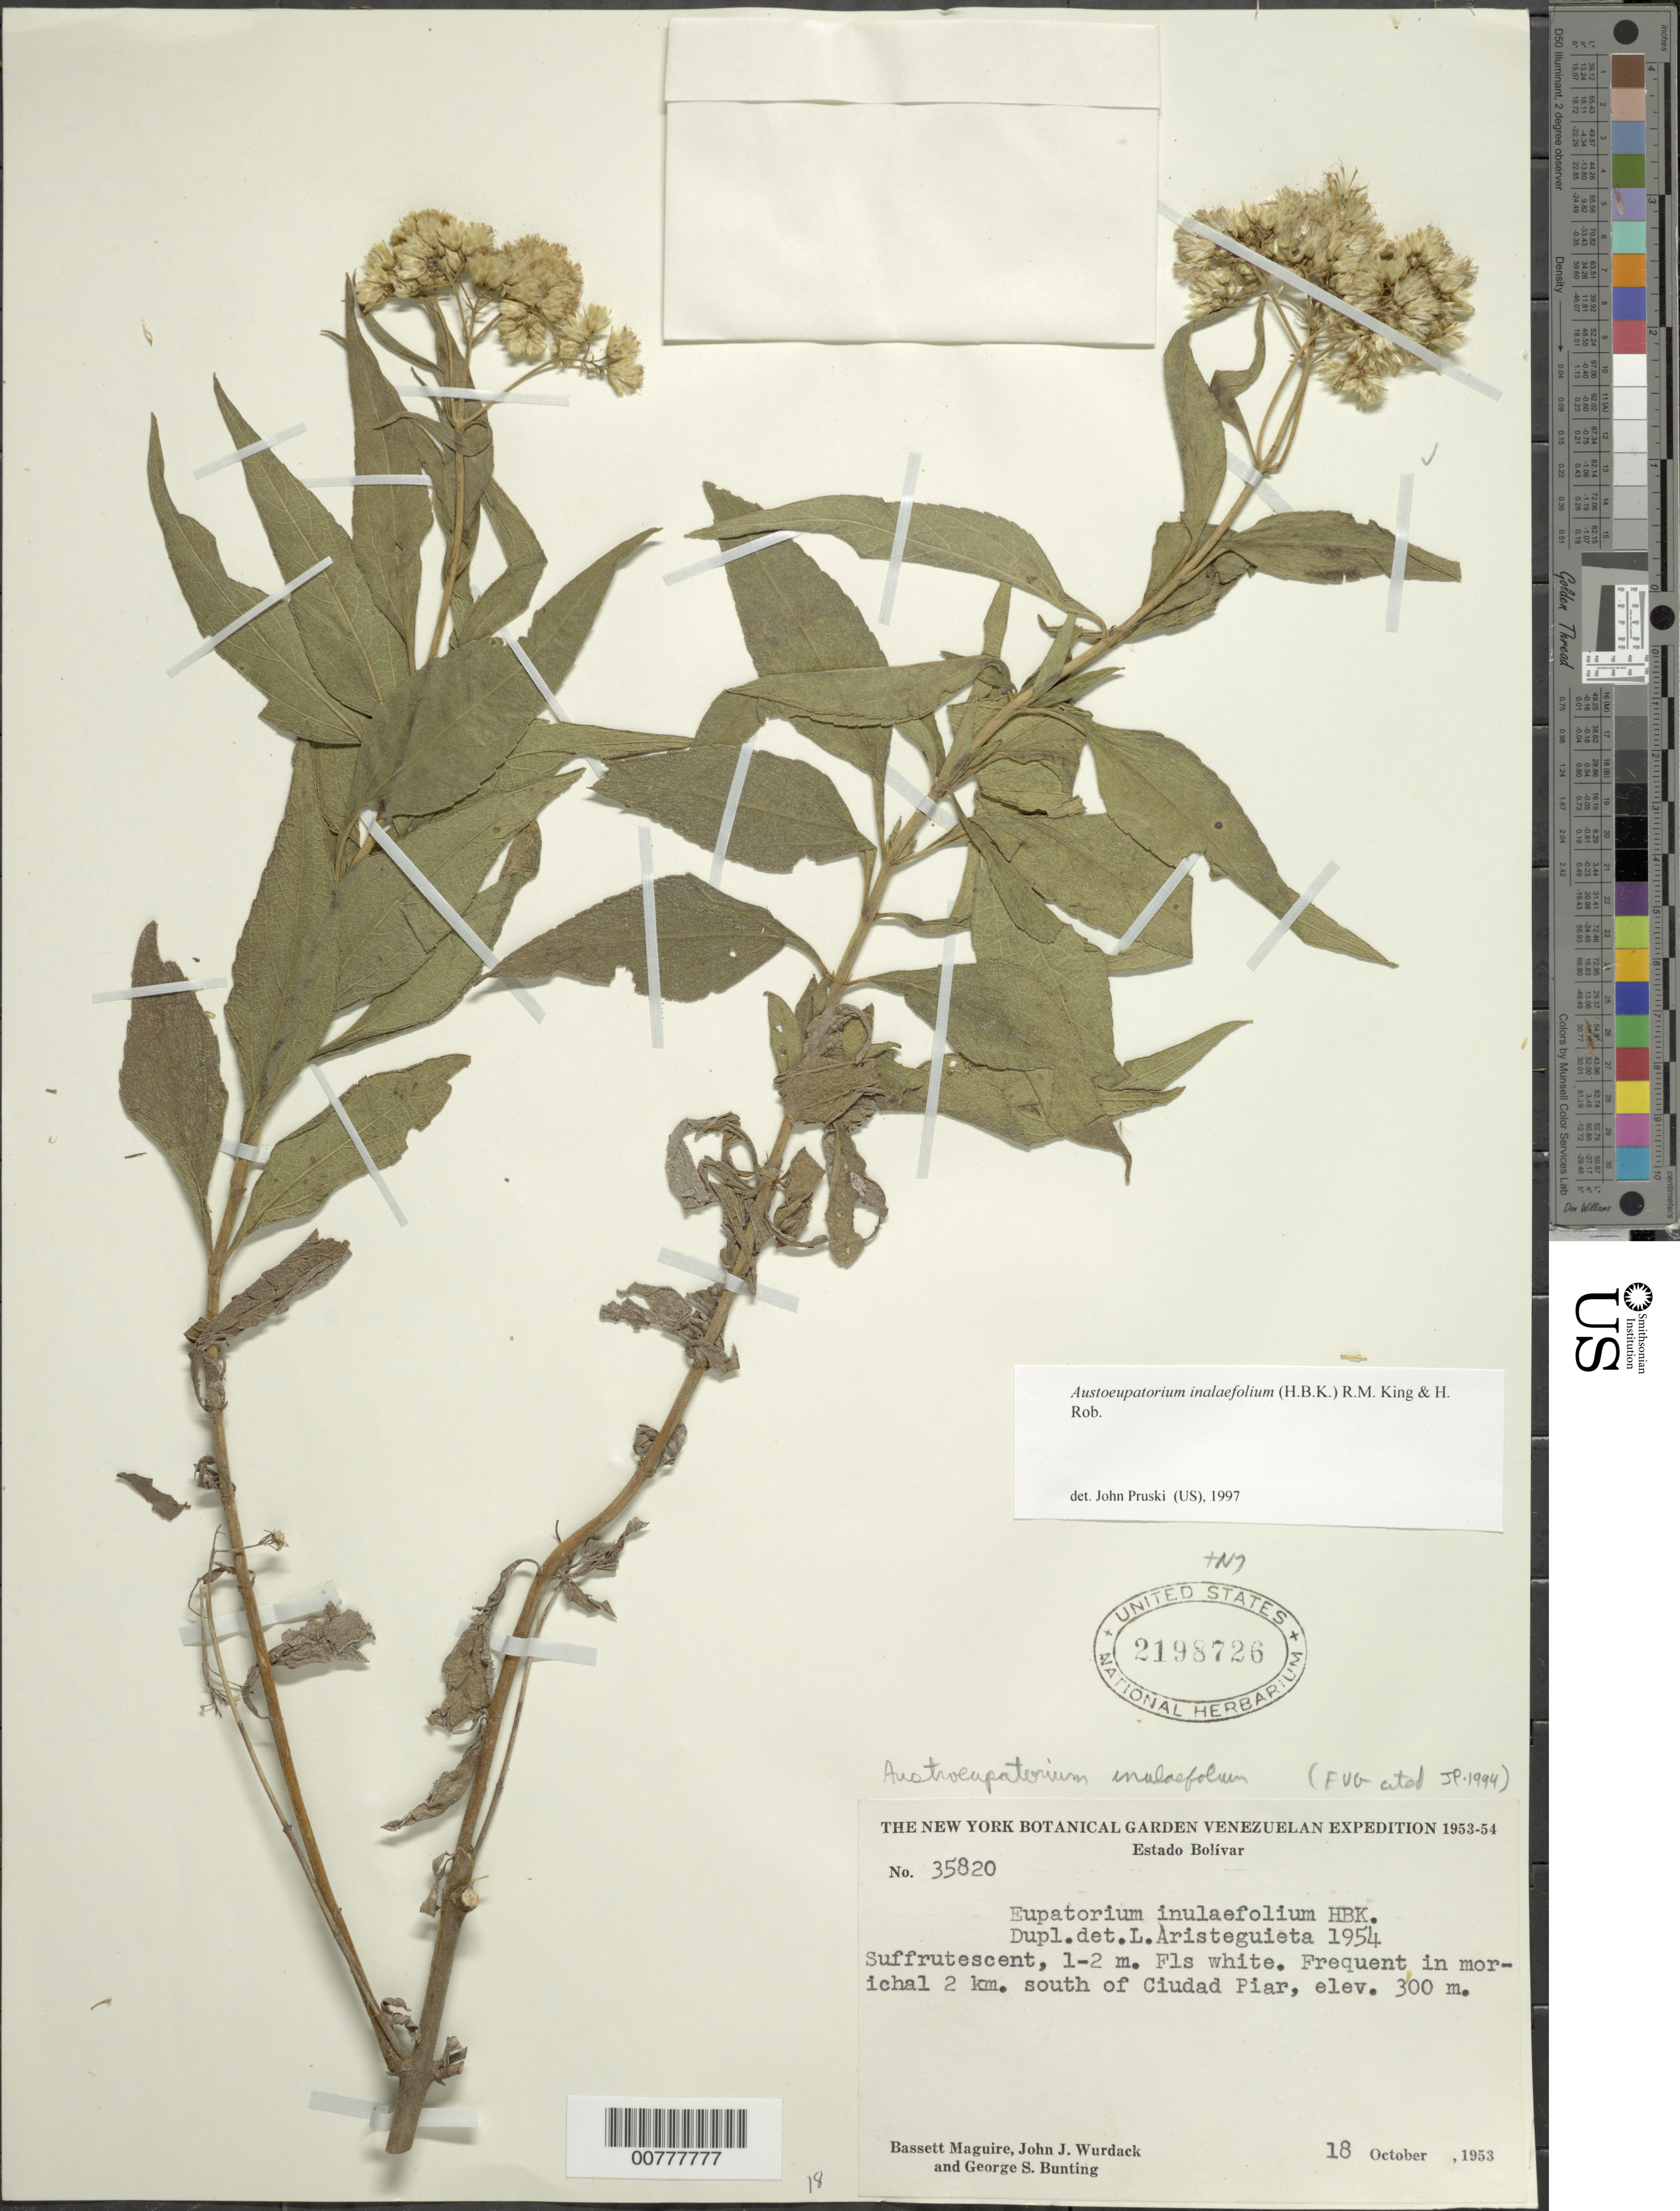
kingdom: Plantae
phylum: Tracheophyta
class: Magnoliopsida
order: Asterales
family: Asteraceae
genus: Austroeupatorium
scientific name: Austroeupatorium inulaefolium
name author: (Kunth) R.M. King & H. Rob.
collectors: B. Maguire, J. J. Wurdack & G. S. Bunting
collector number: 35820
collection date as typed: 18-Oct-53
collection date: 1953-10-18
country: Venezuela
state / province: Bolívar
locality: Ciudad Piar, 2 km S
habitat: Morichal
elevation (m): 300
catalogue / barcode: US 2198726